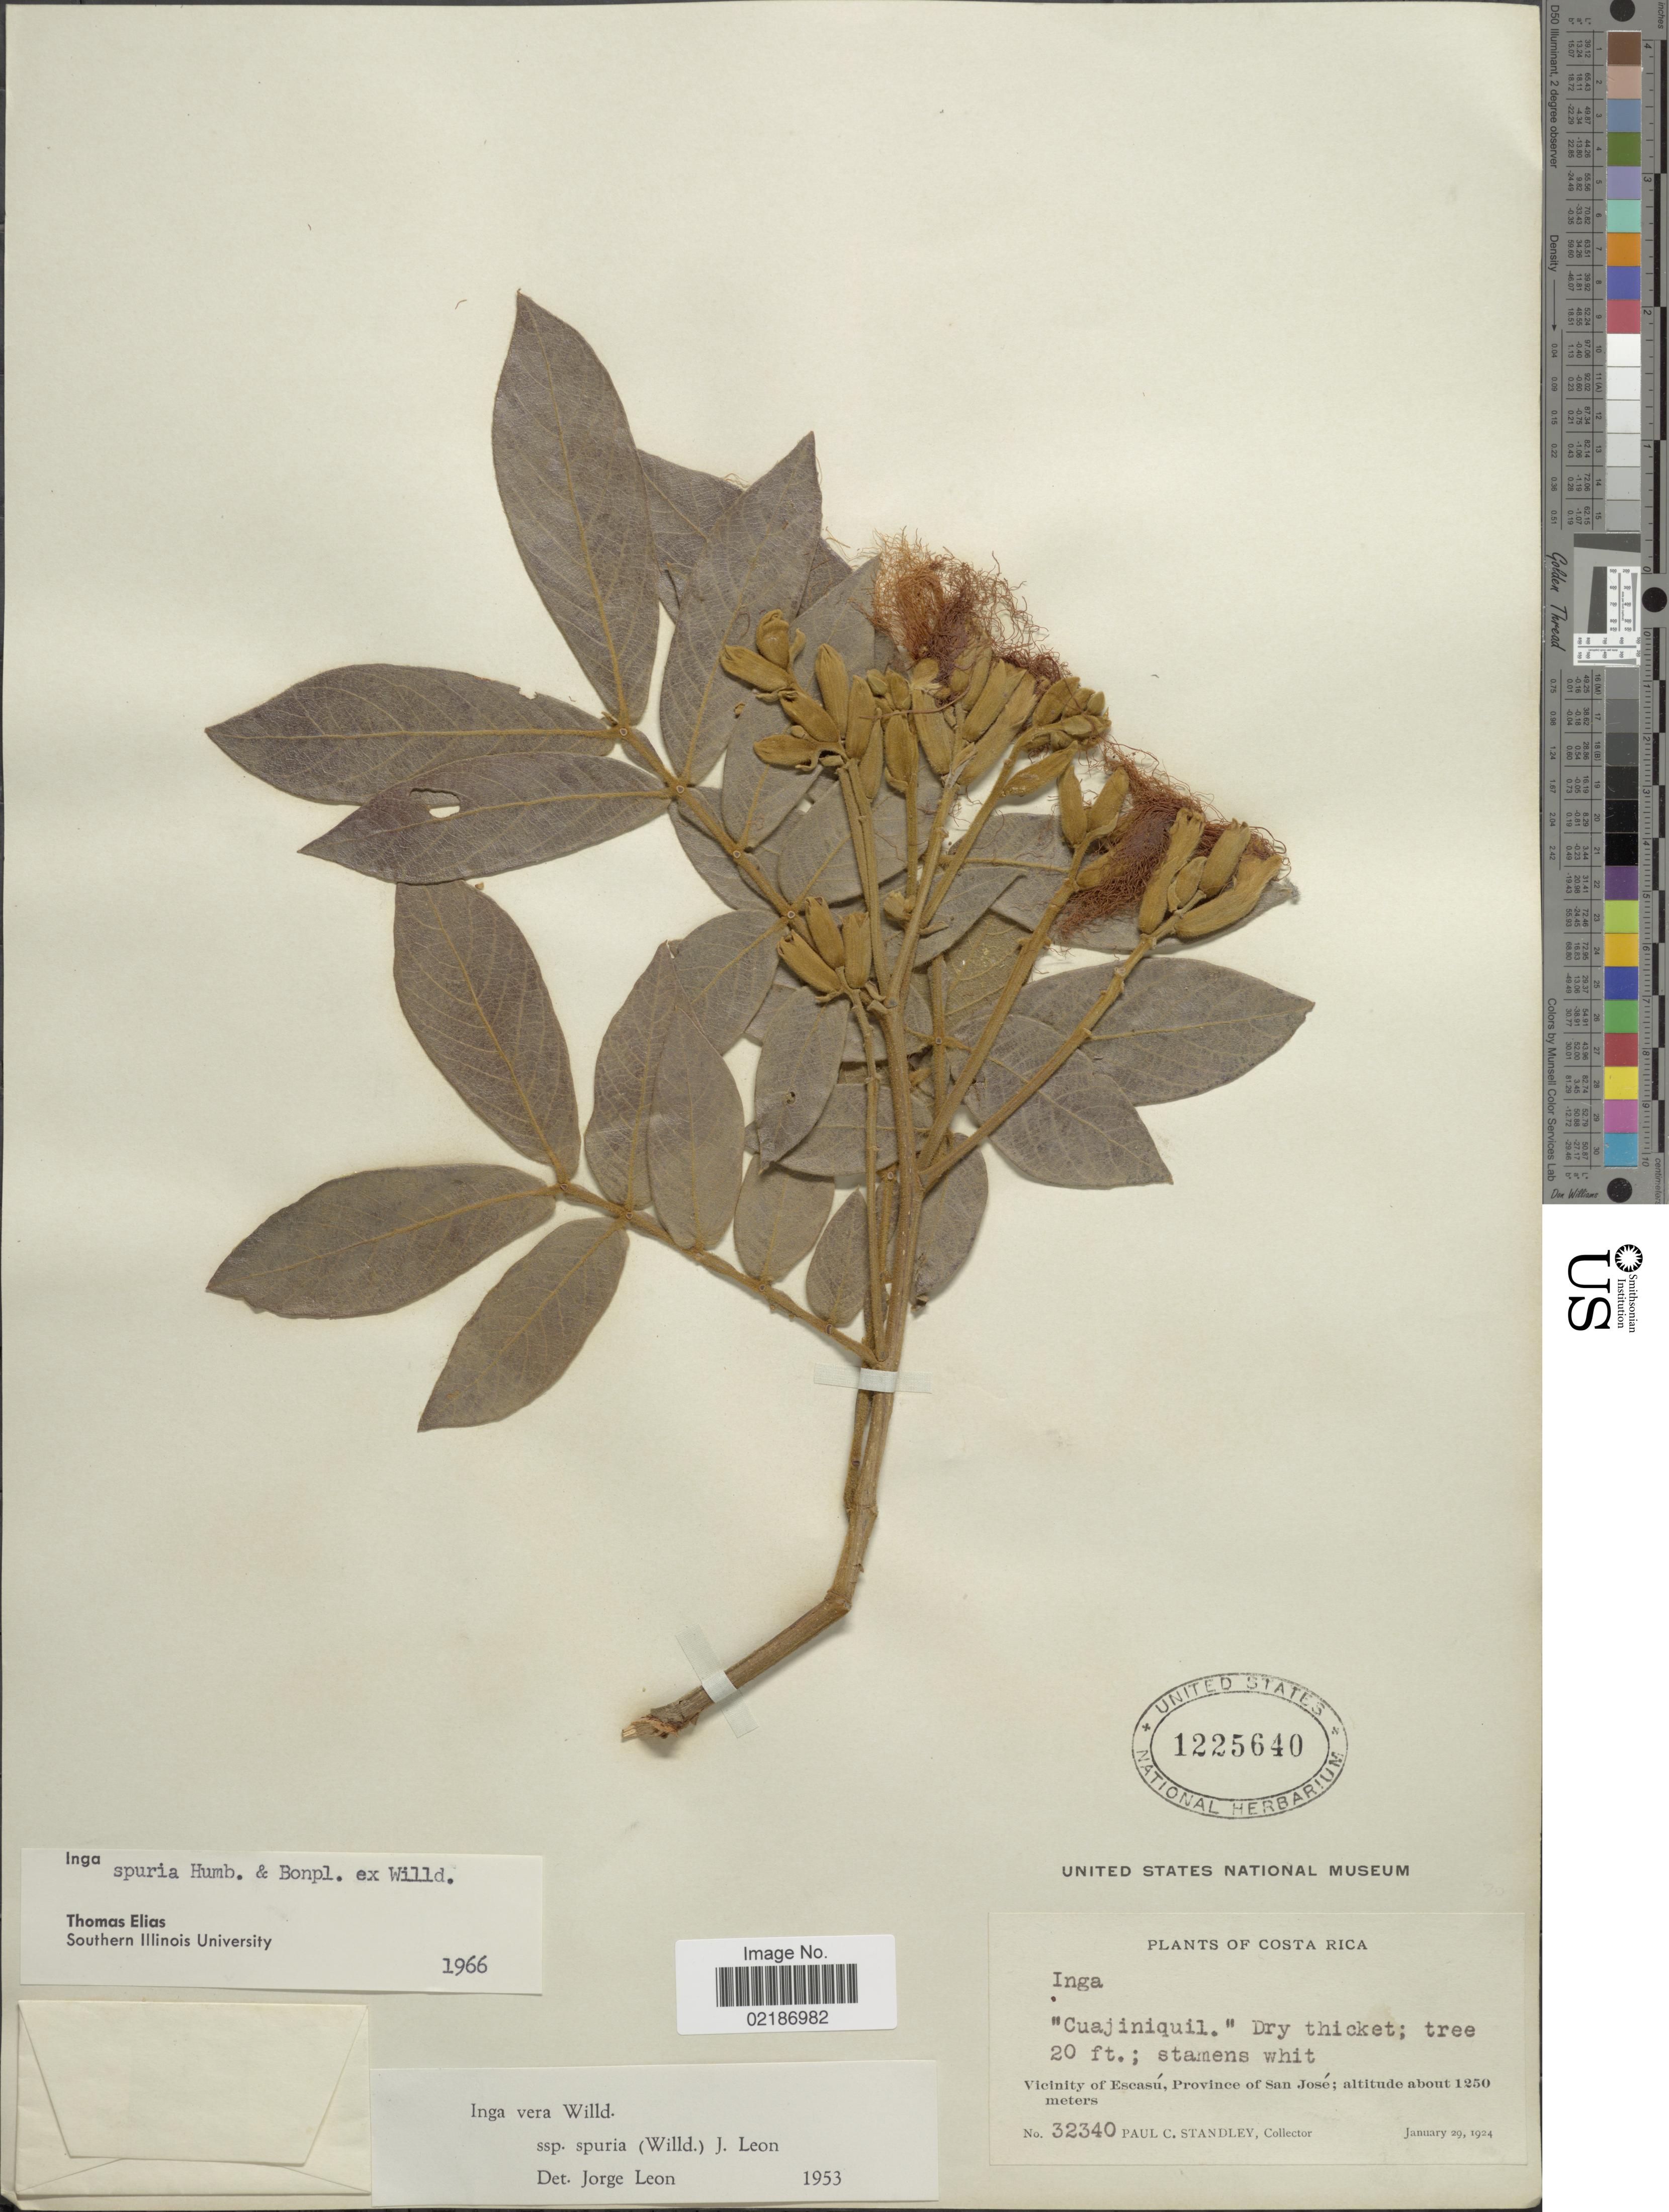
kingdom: Plantae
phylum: Tracheophyta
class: Magnoliopsida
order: Fabales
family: Fabaceae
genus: Inga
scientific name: Inga vera subsp. vera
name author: Willd.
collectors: P. C. Standley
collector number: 32340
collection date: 1924-01-29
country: Costa Rica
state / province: San José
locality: Vicinity of Escasu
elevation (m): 1250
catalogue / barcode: US 1225640